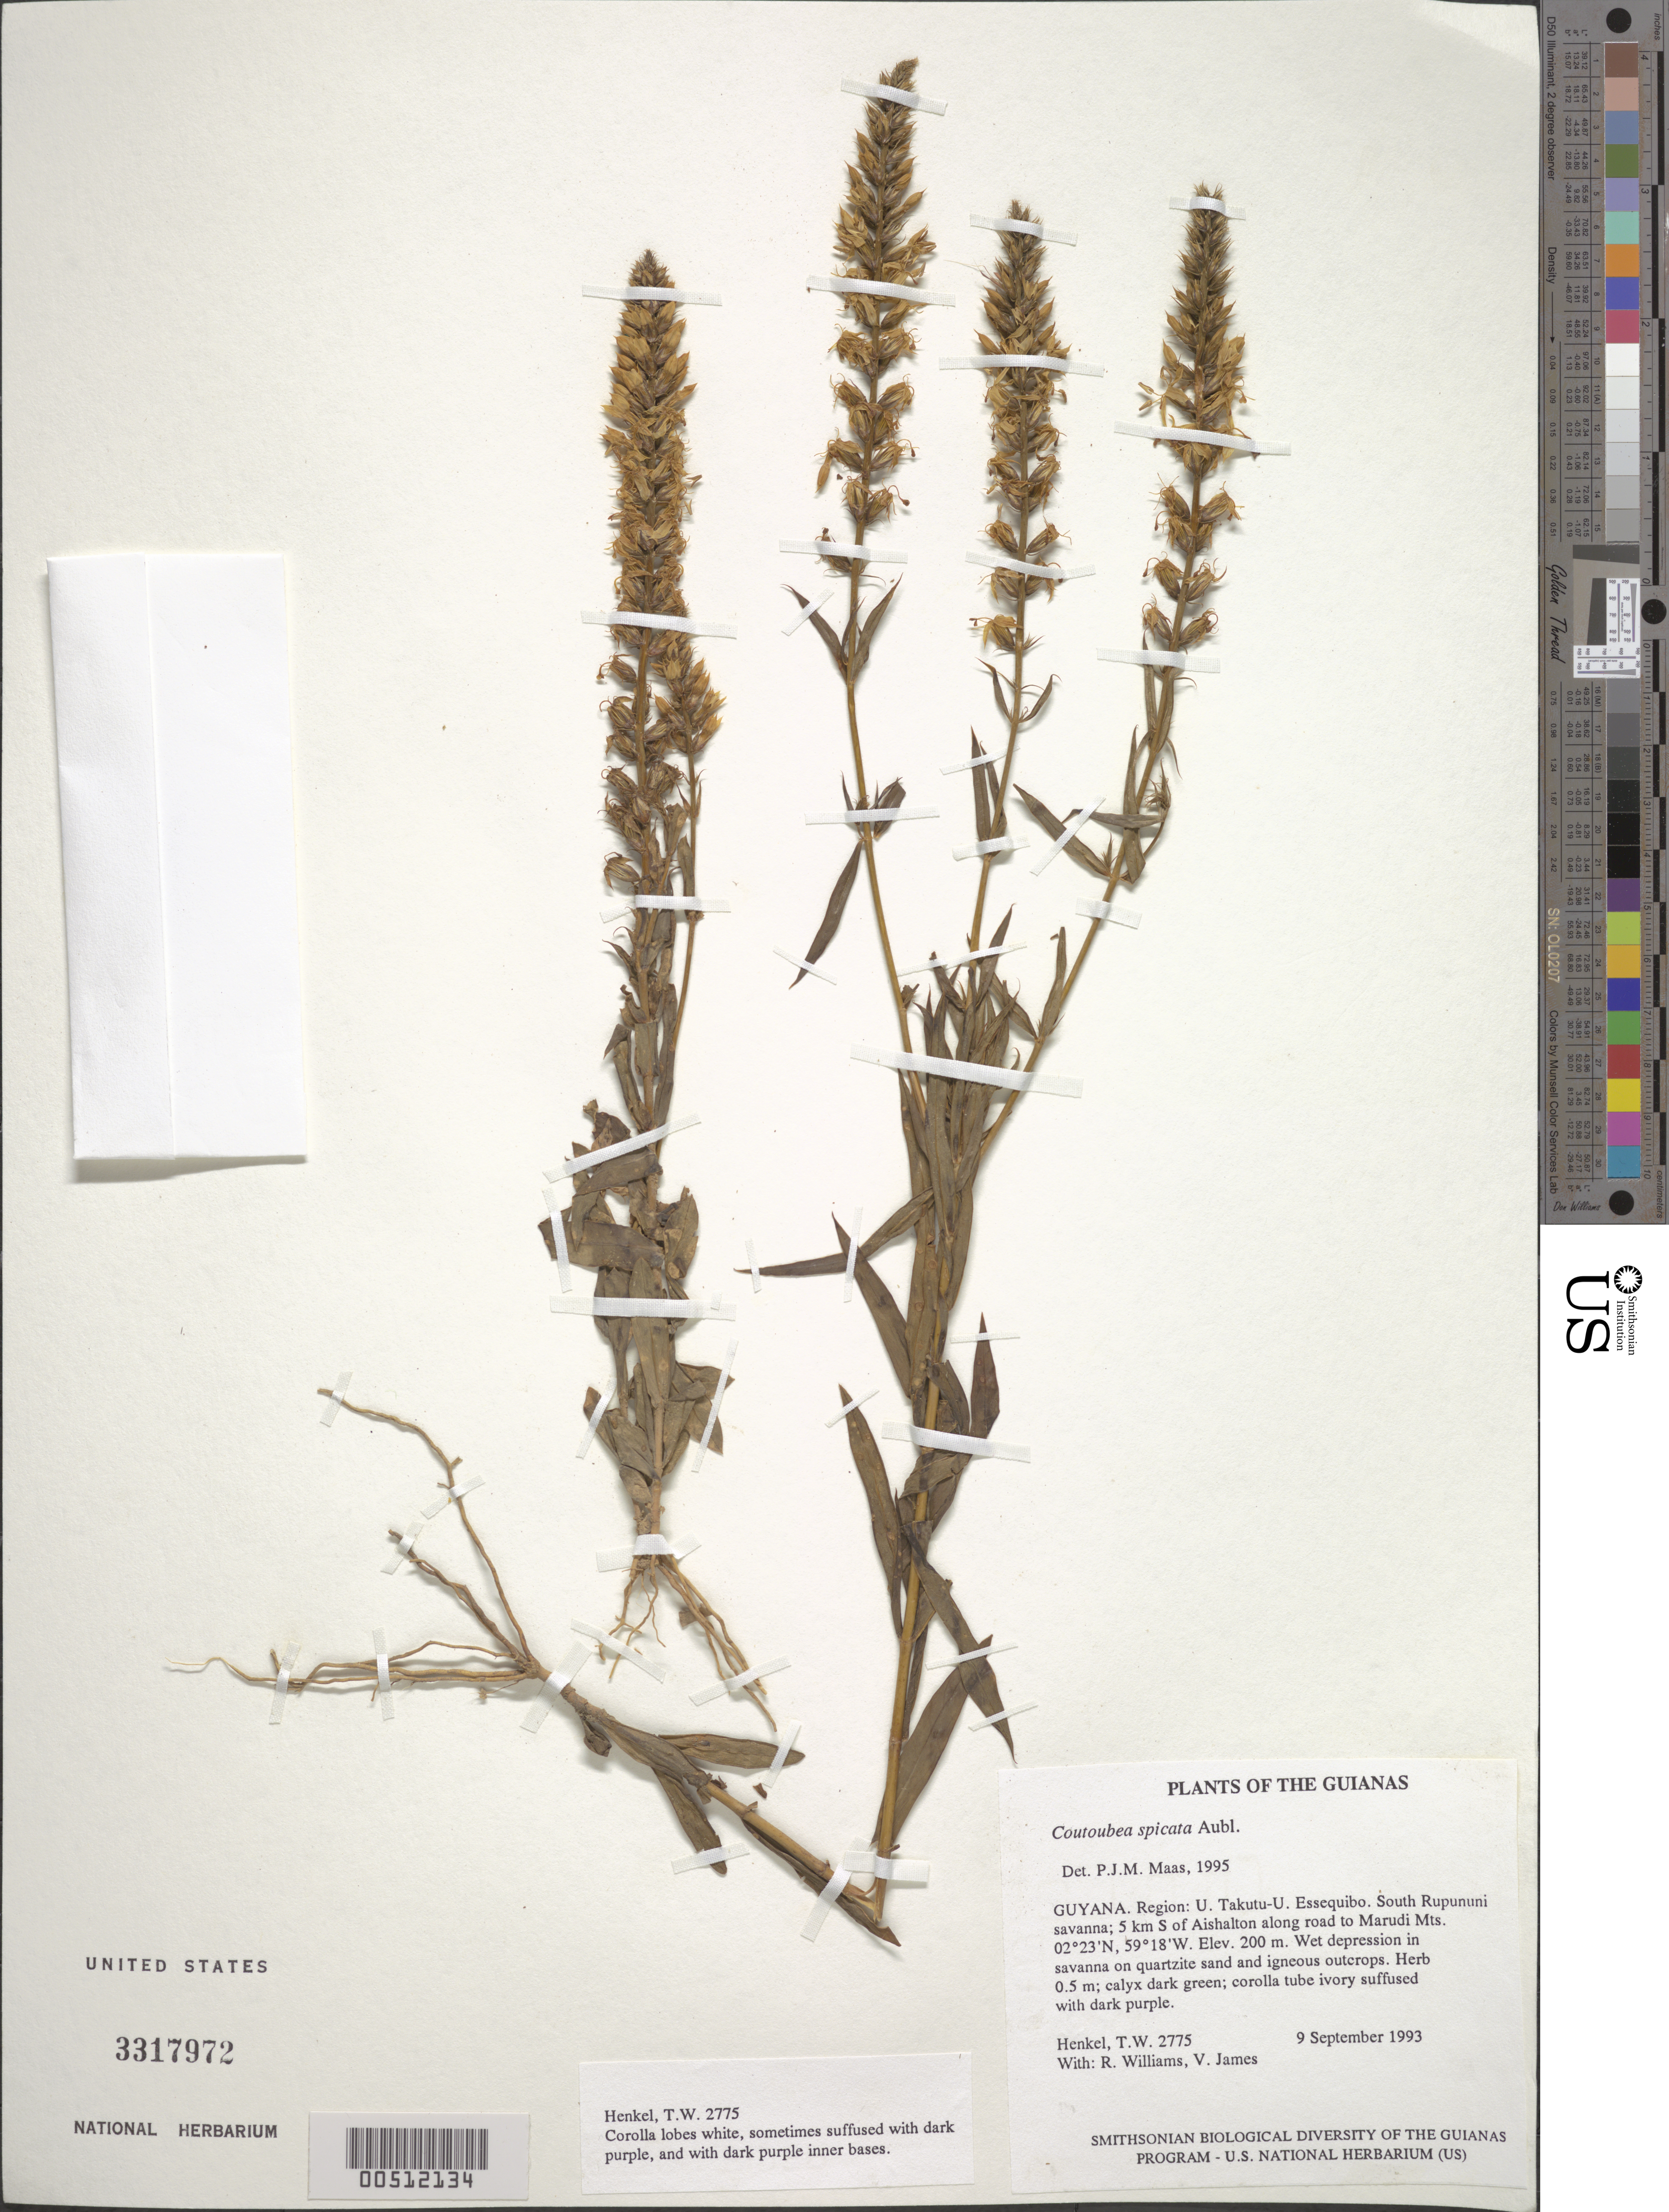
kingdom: Plantae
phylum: Tracheophyta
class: Magnoliopsida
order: Gentianales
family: Gentianaceae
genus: Coutoubea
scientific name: Coutoubea spicata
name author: Aubl.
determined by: Maas, Paul J. M.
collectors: T. Henkel, R. Williams & V. James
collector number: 2775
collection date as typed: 9 September 1993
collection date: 1993-09-09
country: Guyana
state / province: U. Takutu-U. Essequibo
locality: South Rupununi savanna; 5 km S of Aishalton along road to Marudi Mts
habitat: Wet depression in savanna on quartzite sand and igneous outcrops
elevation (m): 200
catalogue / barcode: US 3317972